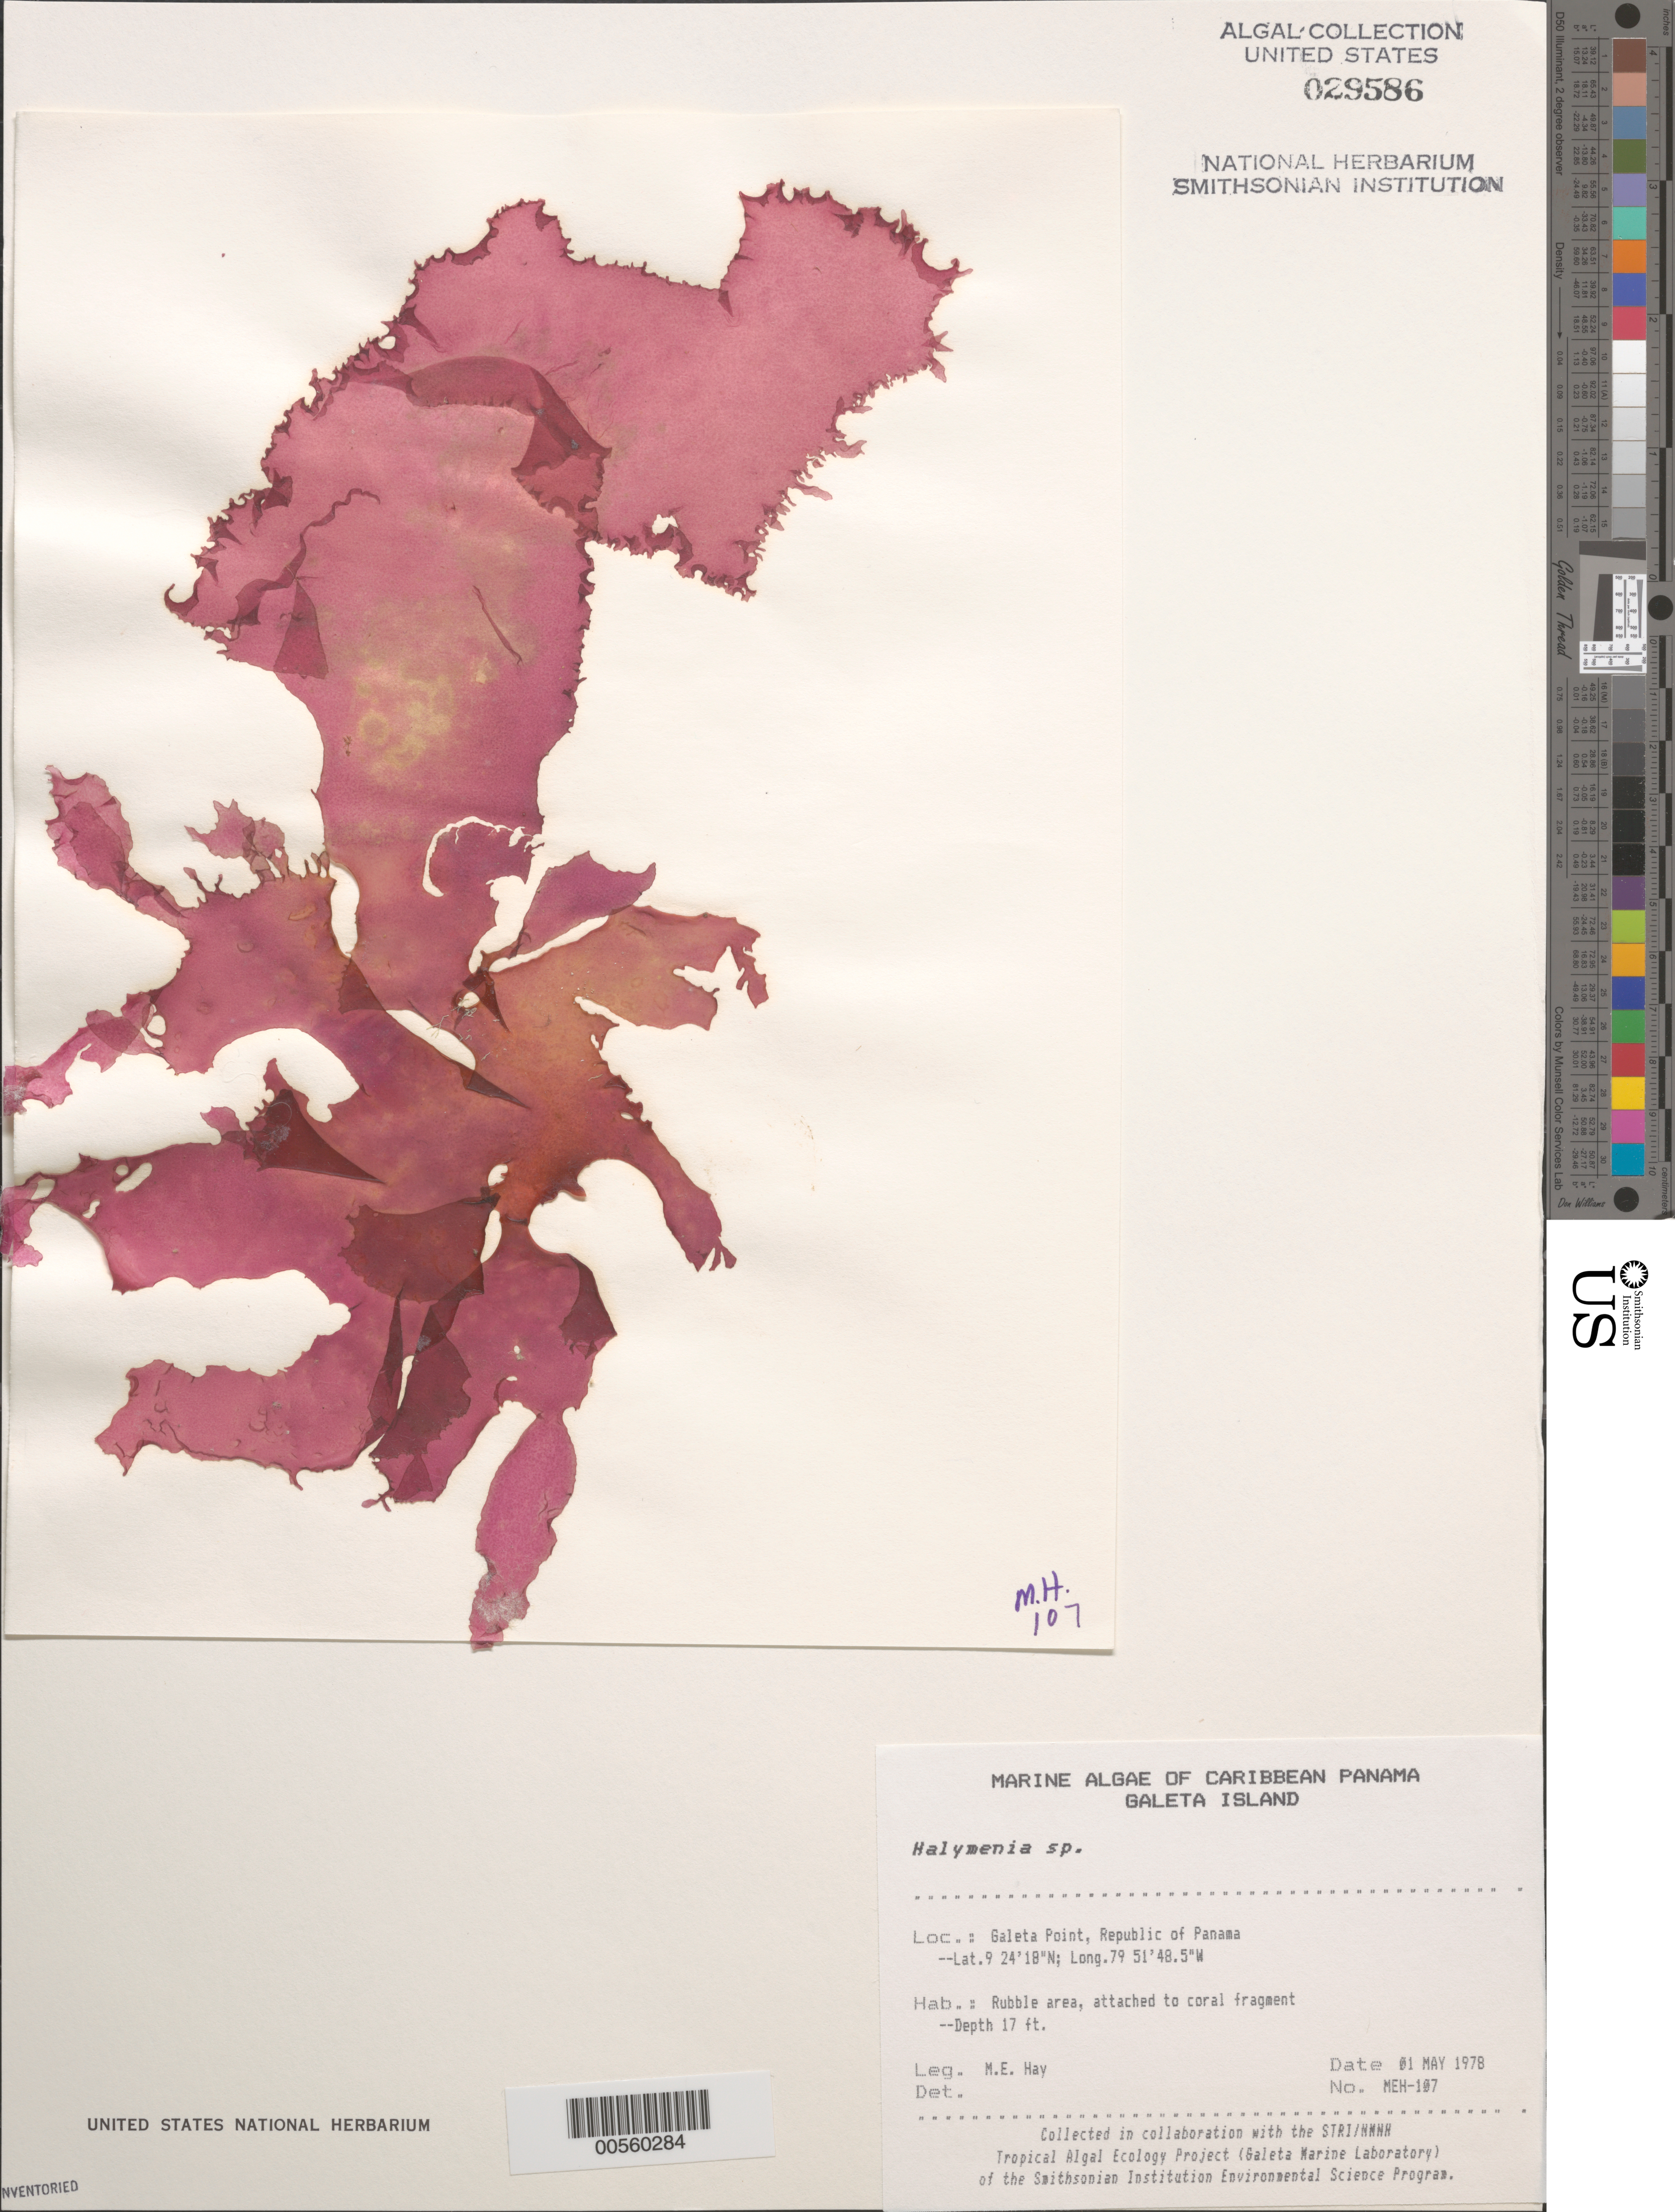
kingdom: Plantae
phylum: Rhodophyta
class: Florideophyceae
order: Halymeniales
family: Halymeniaceae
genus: Halymenia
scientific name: Halymenia sp.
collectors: M. E. Hay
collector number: MEH-107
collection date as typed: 01 May 1978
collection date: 1978-05-01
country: Panama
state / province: Colón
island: Galeta Island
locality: Galeta Point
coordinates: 9 24' 18" N, 79 51' 48.5" W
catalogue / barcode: US 29586